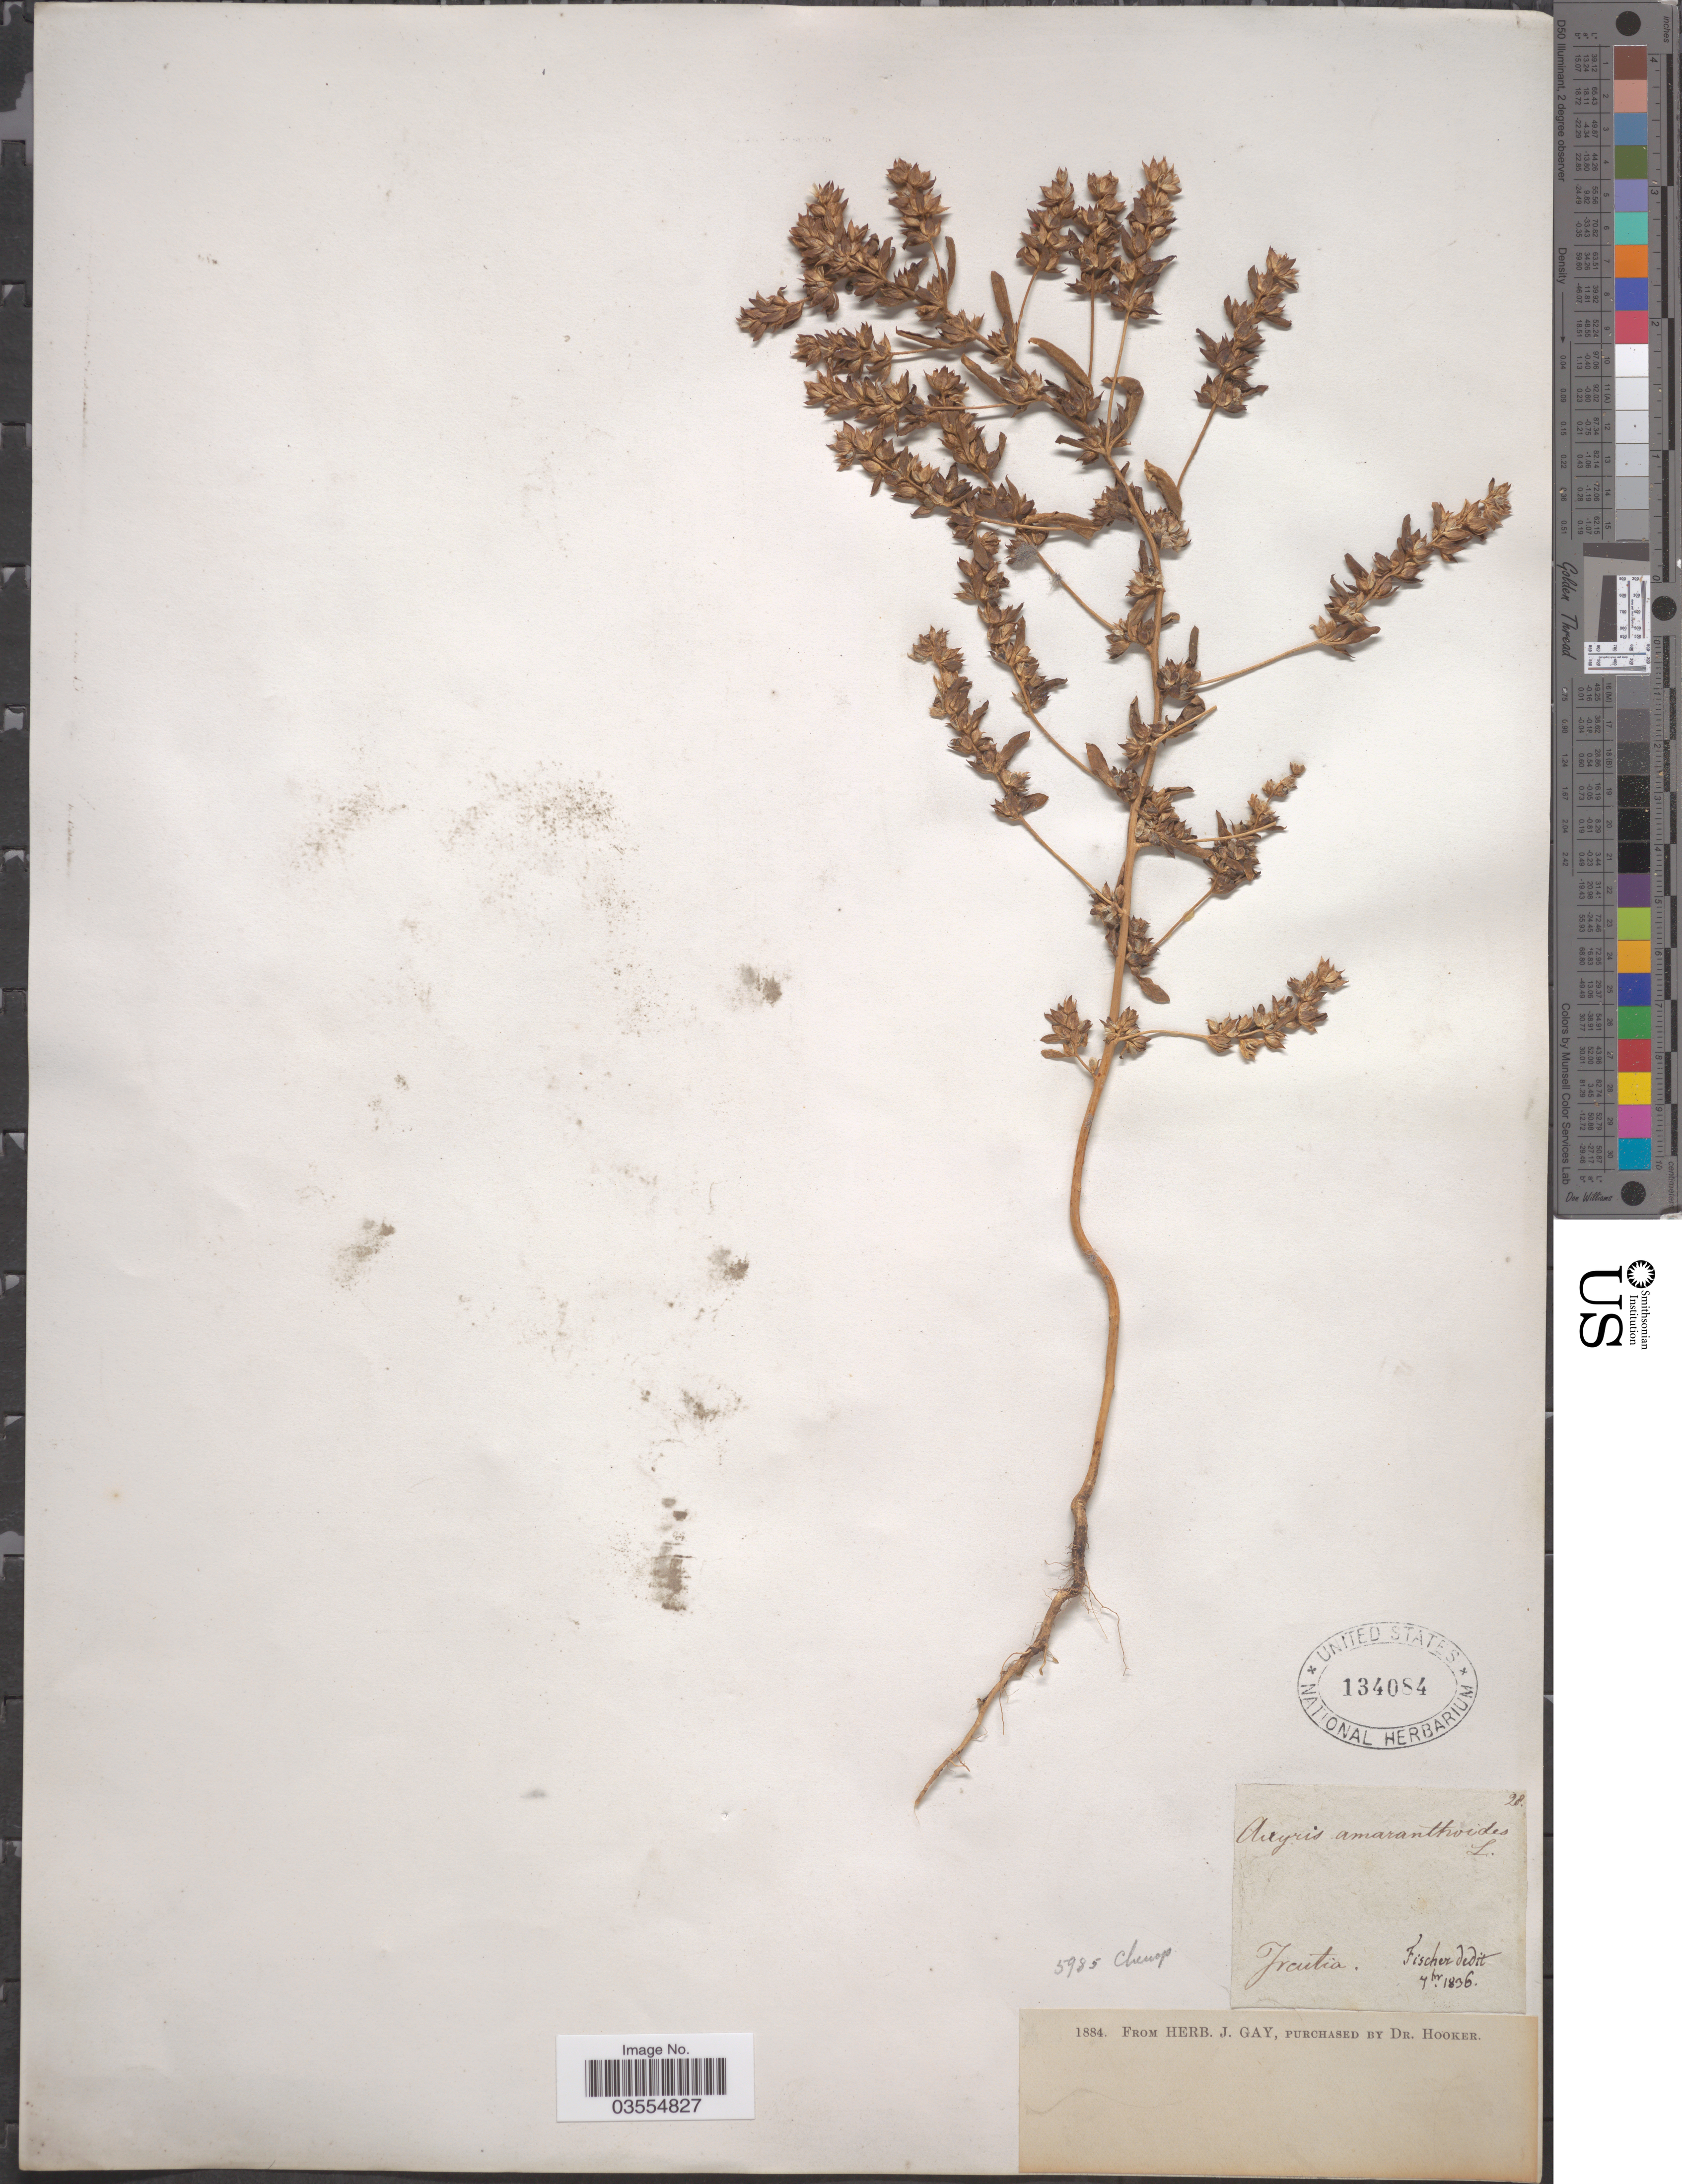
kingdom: Plantae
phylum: Tracheophyta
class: Magnoliopsida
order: Caryophyllales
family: Amaranthaceae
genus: Axyris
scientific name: Axyris amaranthoides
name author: L.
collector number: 28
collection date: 1836-09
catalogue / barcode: US 134084